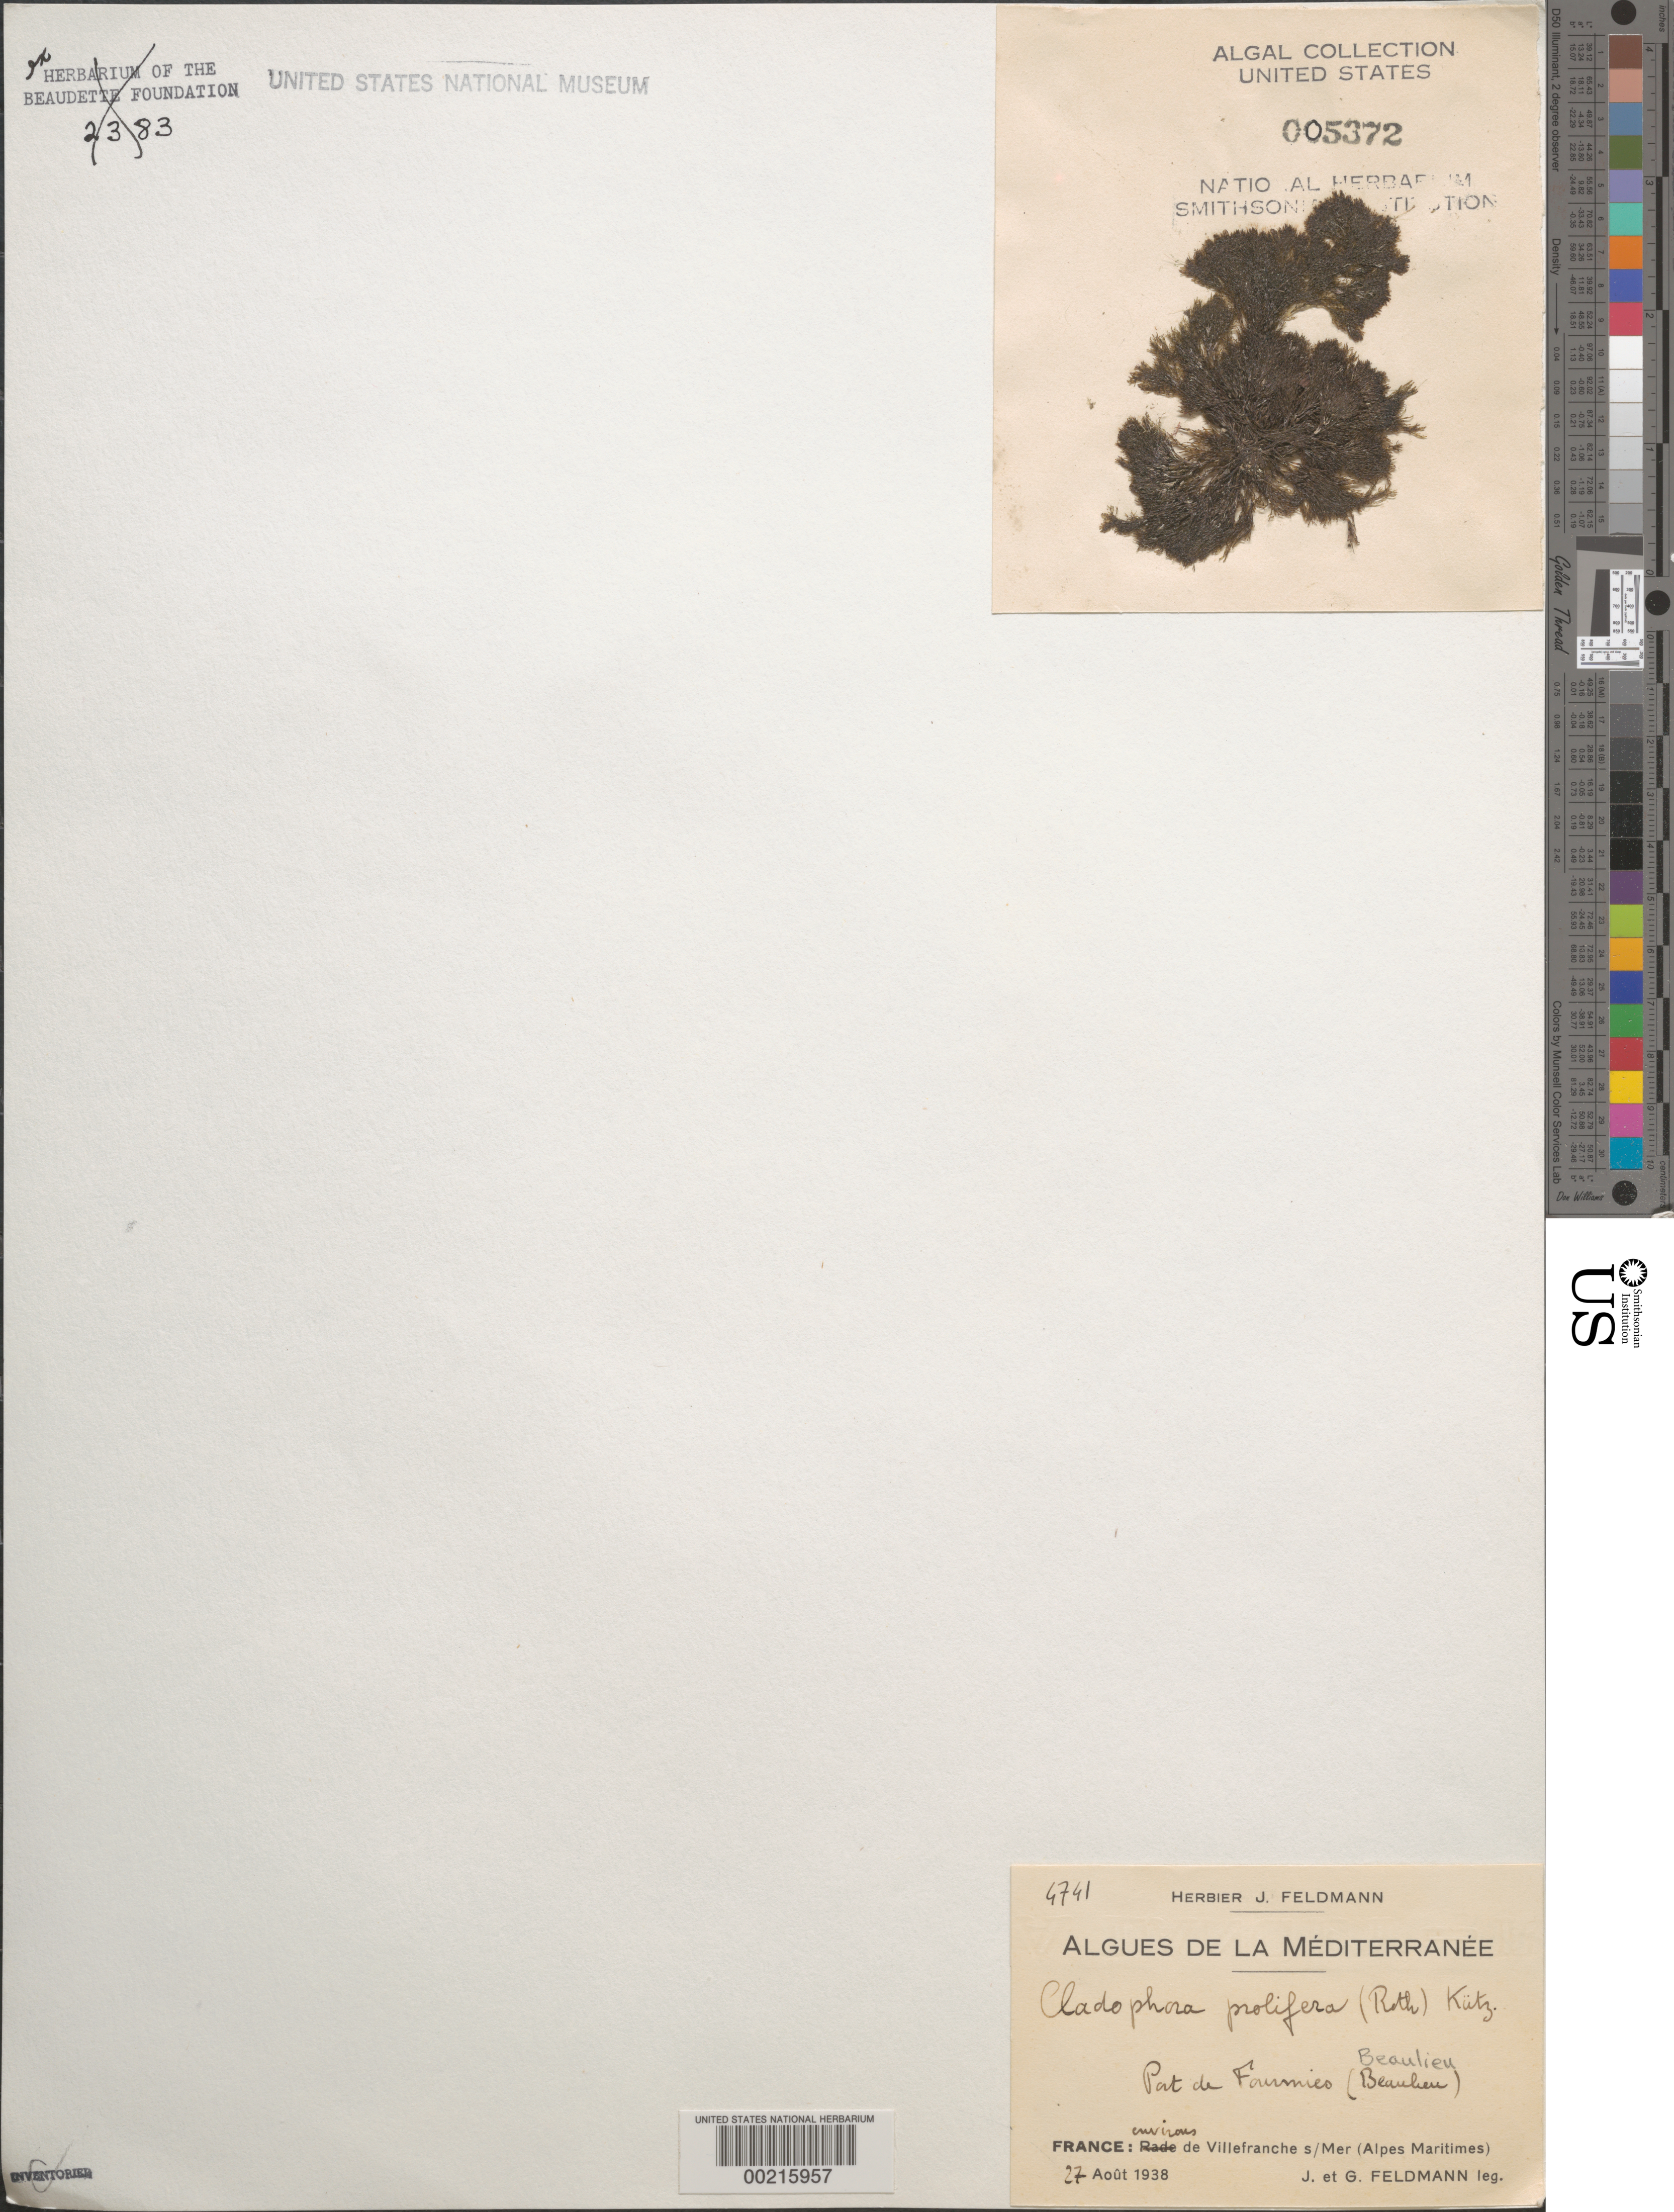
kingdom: Plantae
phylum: Chlorophyta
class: Ulvophyceae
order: Cladophorales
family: Cladophoraceae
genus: Cladophora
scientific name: Cladophora prolifera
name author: (Roth) Kütz.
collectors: J. Feldmann & G. Feldmann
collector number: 4741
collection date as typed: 27 Aug 1938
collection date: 1938-08-27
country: France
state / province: Provence-Alpes-Côte d'Azur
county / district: Alpes-Maritimes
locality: Villefranche sur Mer area, Port de Forumies, Beaulieu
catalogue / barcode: US 5372